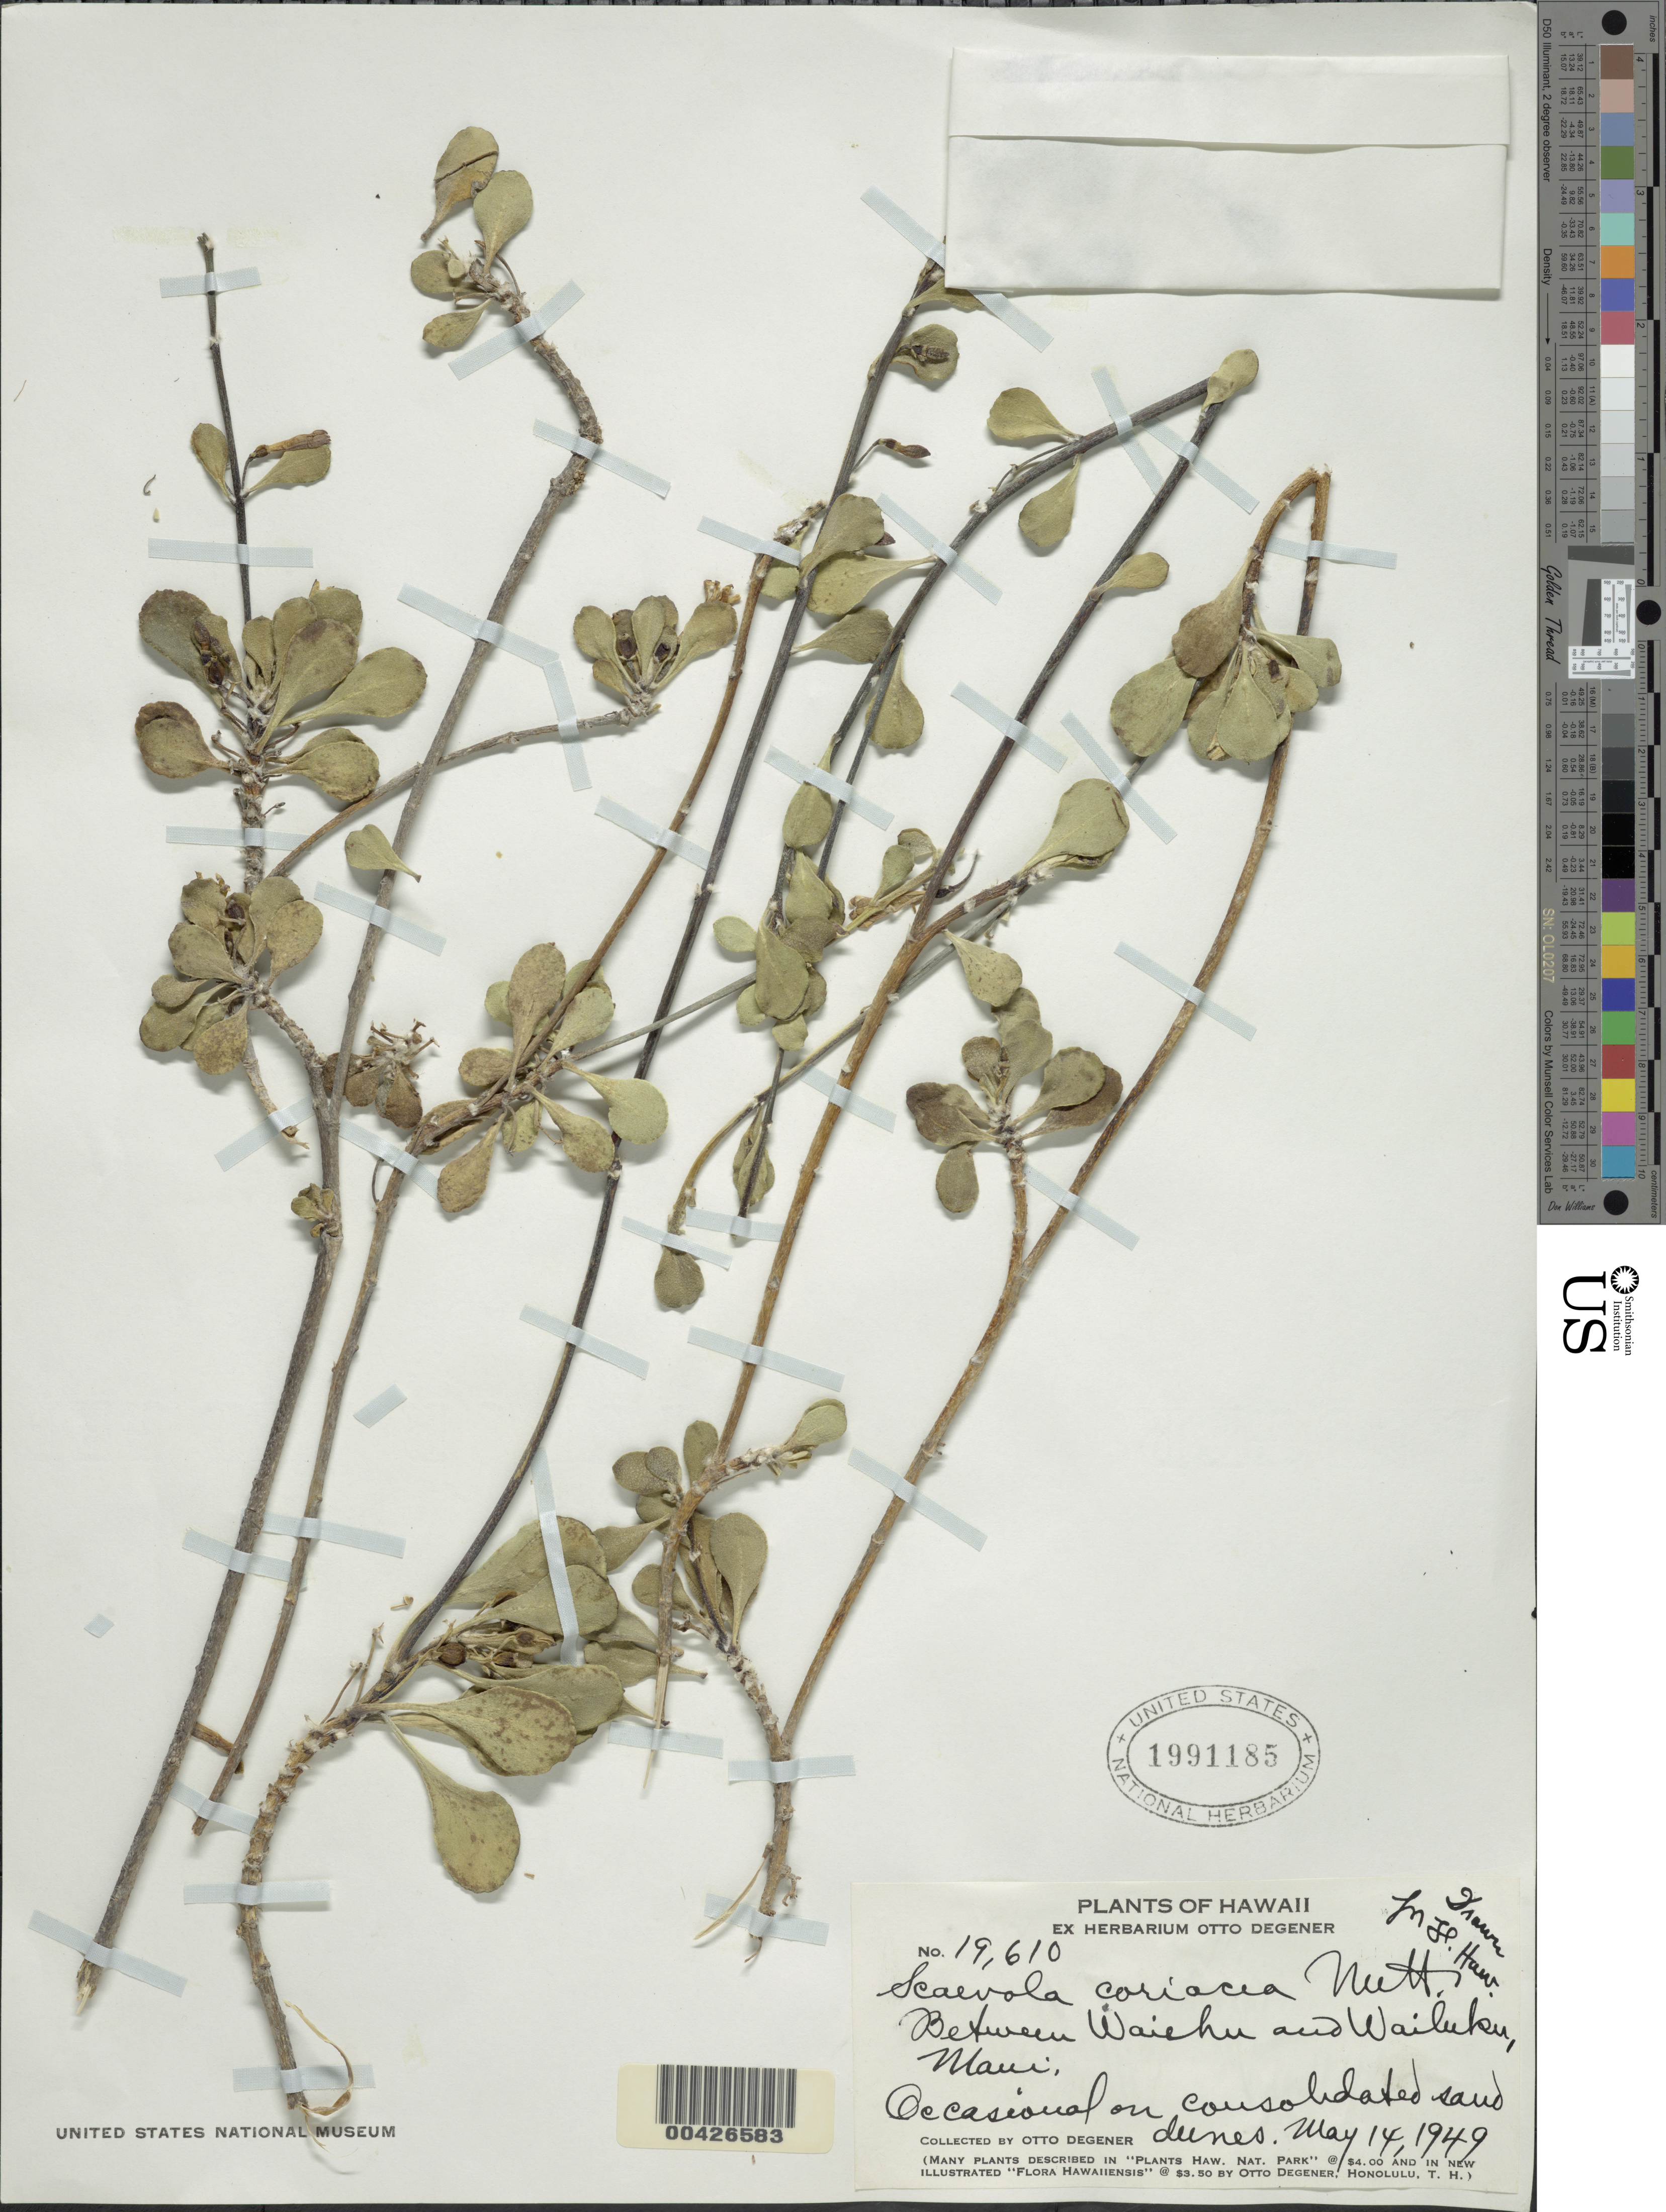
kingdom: Plantae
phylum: Tracheophyta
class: Magnoliopsida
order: Asterales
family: Goodeniaceae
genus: Scaevola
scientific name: Scaevola coriacea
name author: Nutt.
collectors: O. Degener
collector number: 19610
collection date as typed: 14 May 1949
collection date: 1949-05-14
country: United States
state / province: Hawaii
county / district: Maui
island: Maui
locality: Between Waiehu and Wailuku, Maui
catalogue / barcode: US 1991185